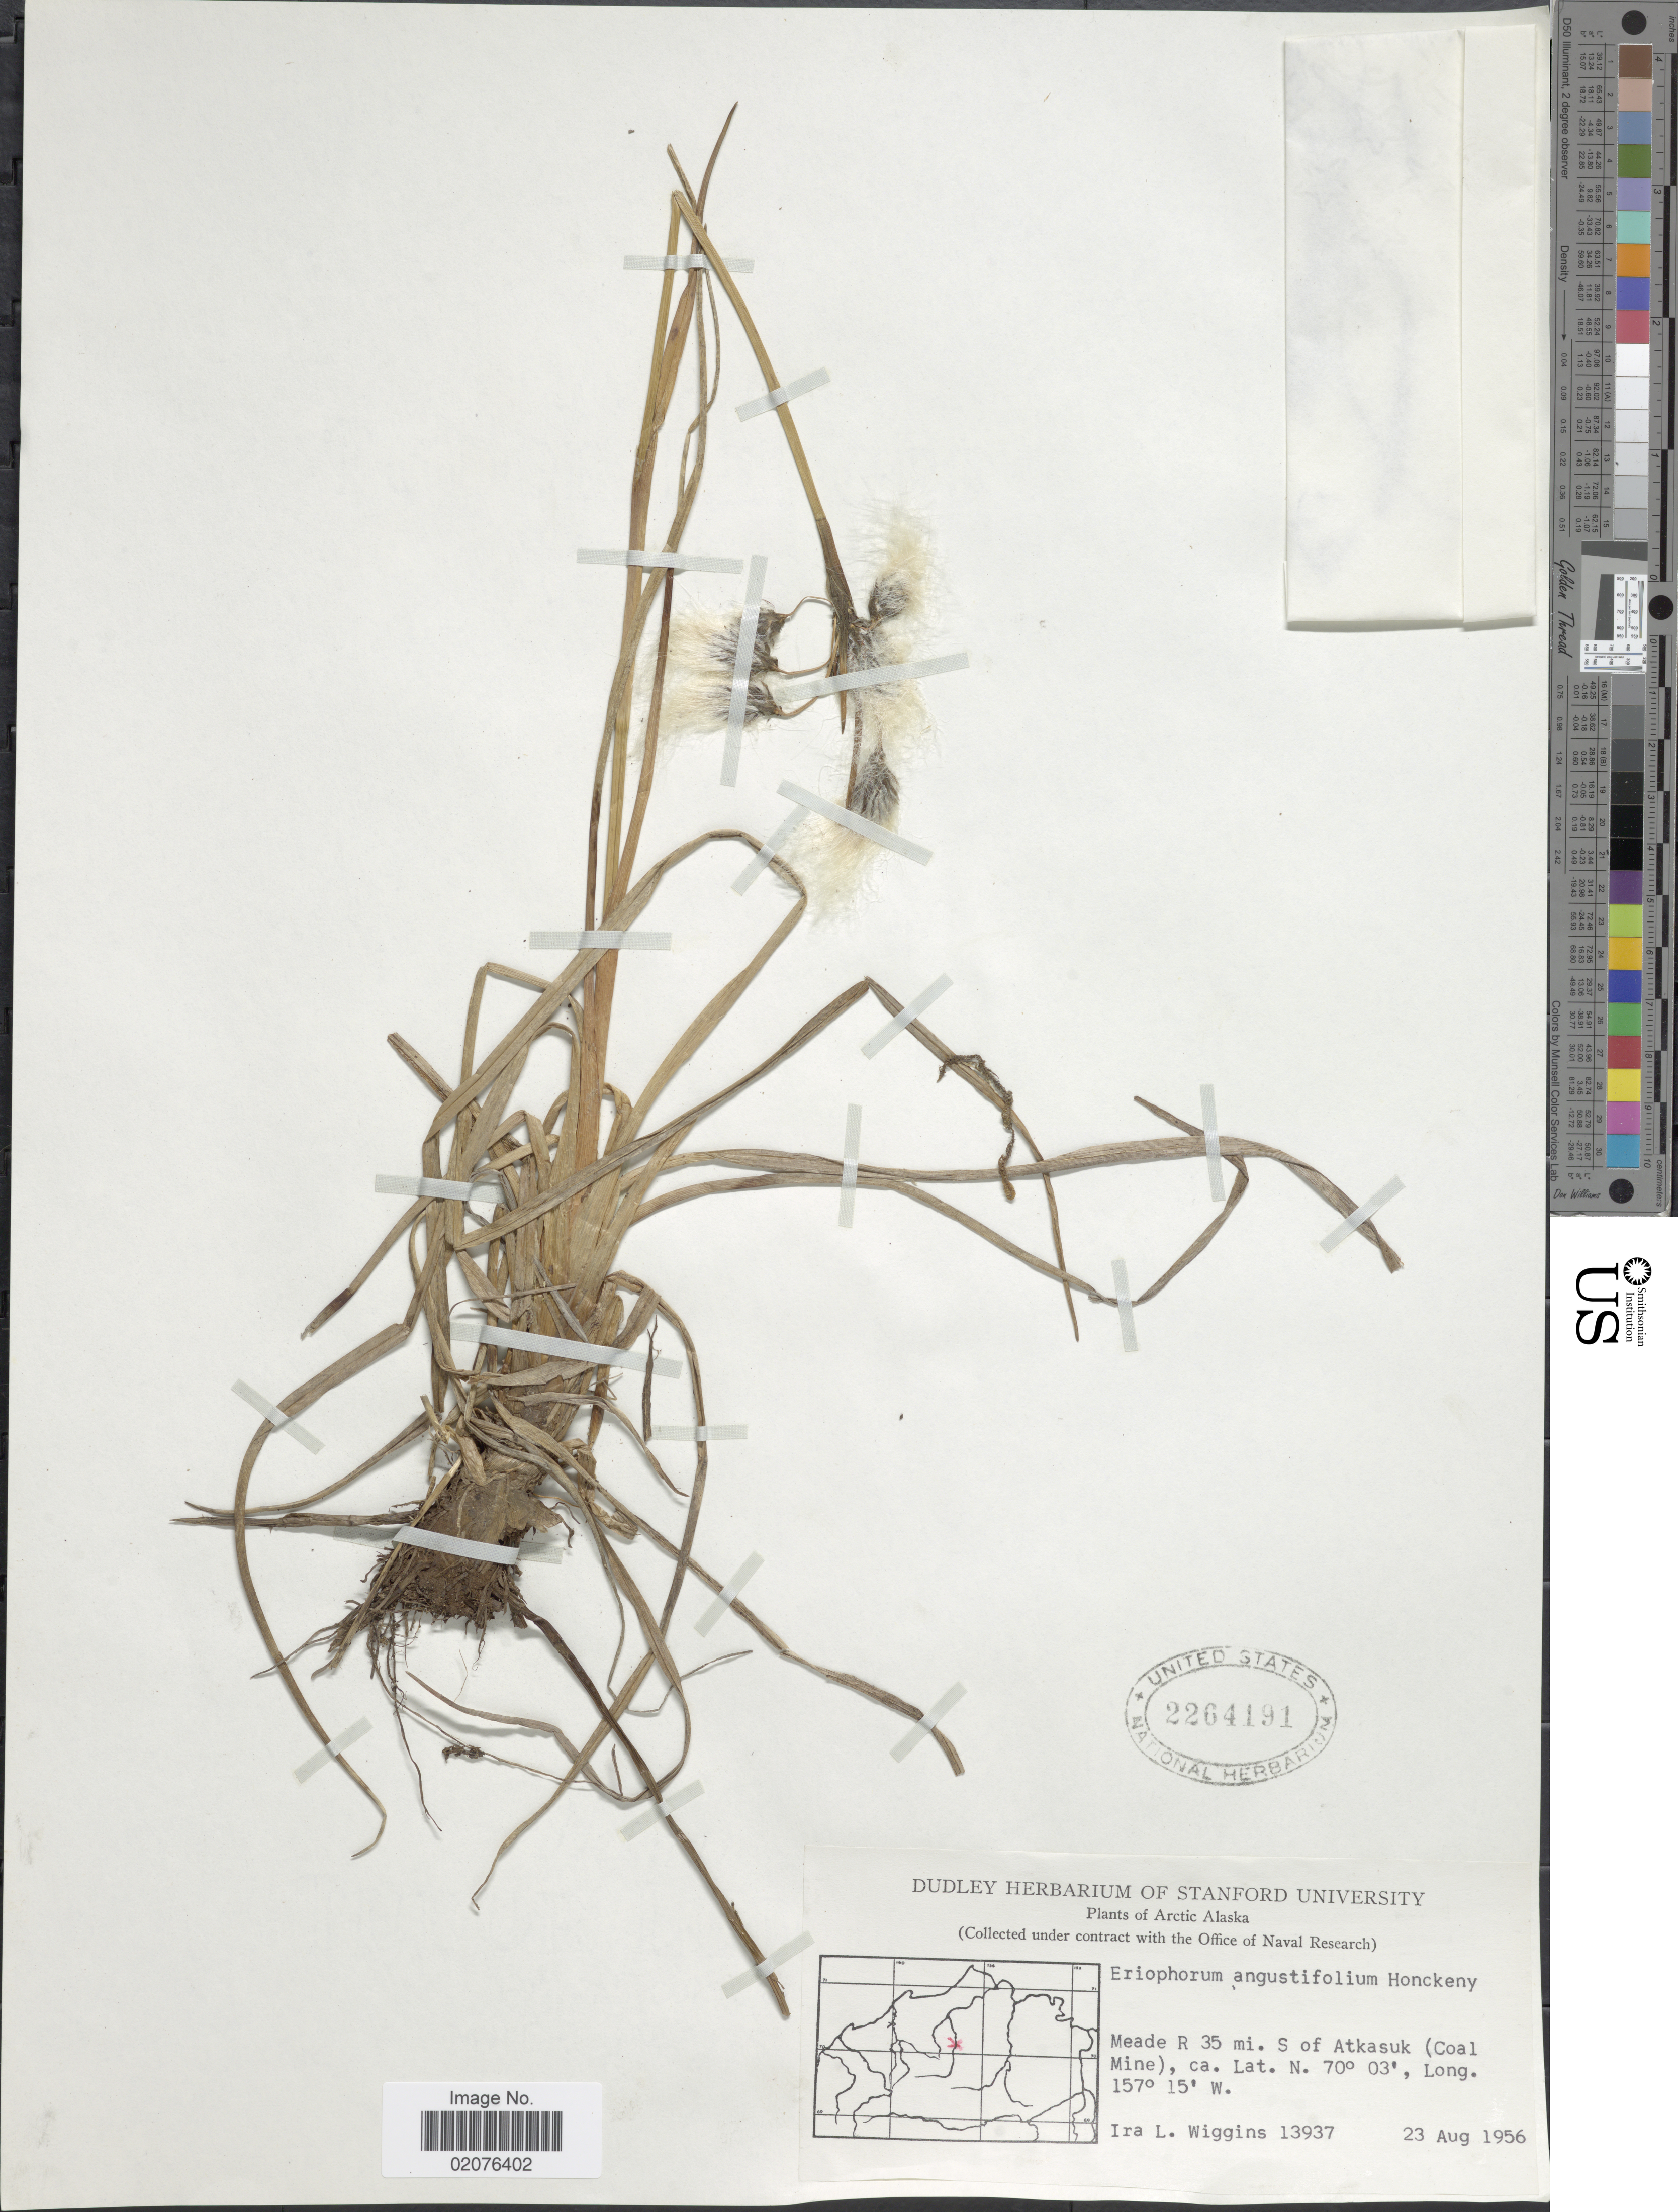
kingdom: Plantae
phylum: Tracheophyta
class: Liliopsida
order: Poales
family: Cyperaceae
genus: Eriophorum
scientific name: Eriophorum angustifolium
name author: Honck.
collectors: I. L. Wiggins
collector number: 13937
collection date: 1956-08-23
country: United States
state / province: Alaska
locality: Arctic Alaska, Meade R 35 mi. S of Atkasuk (Coal Mine)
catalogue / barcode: US 2264191